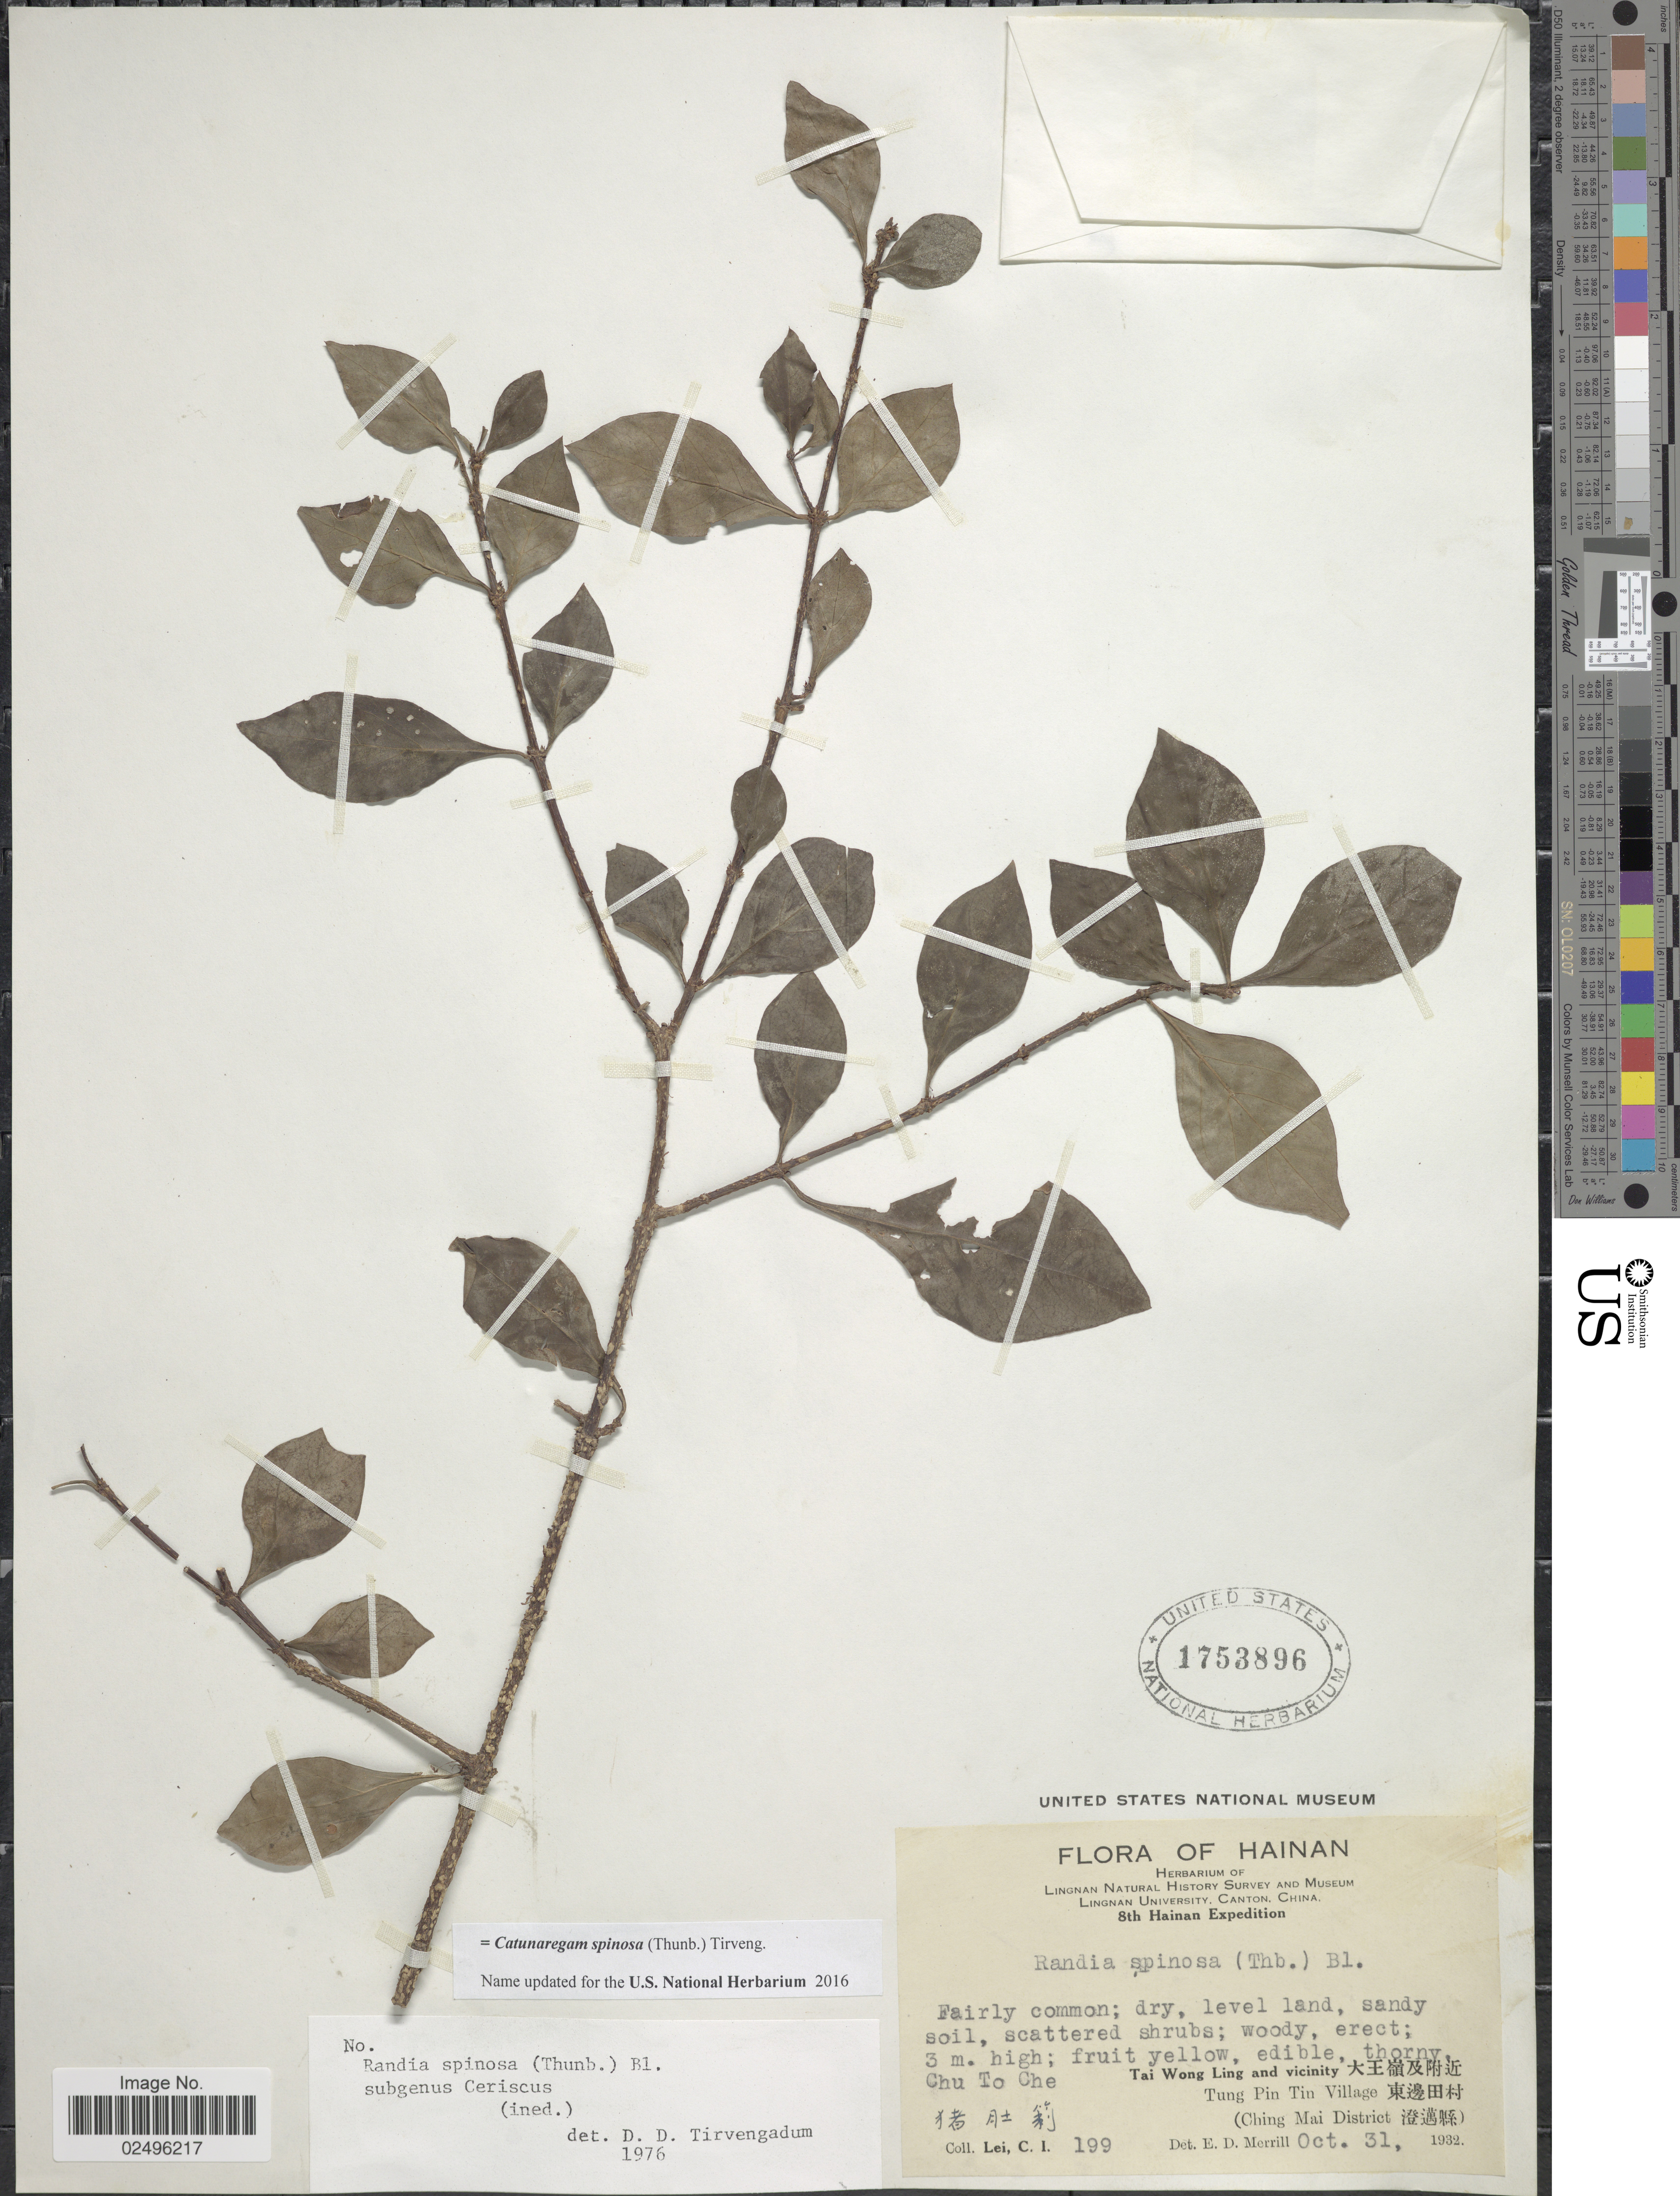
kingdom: Plantae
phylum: Tracheophyta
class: Magnoliopsida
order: Gentianales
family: Rubiaceae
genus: Catunaregam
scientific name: Catunaregam spinosa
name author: (Thunb.) Tirveng.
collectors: C. I. Lei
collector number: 199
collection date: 1932-10-31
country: China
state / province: Hainan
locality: Chu To Che. Tai Wong Ling and vicinity. Tung Pin Tin Village (Ching Mai District)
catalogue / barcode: US 1753896